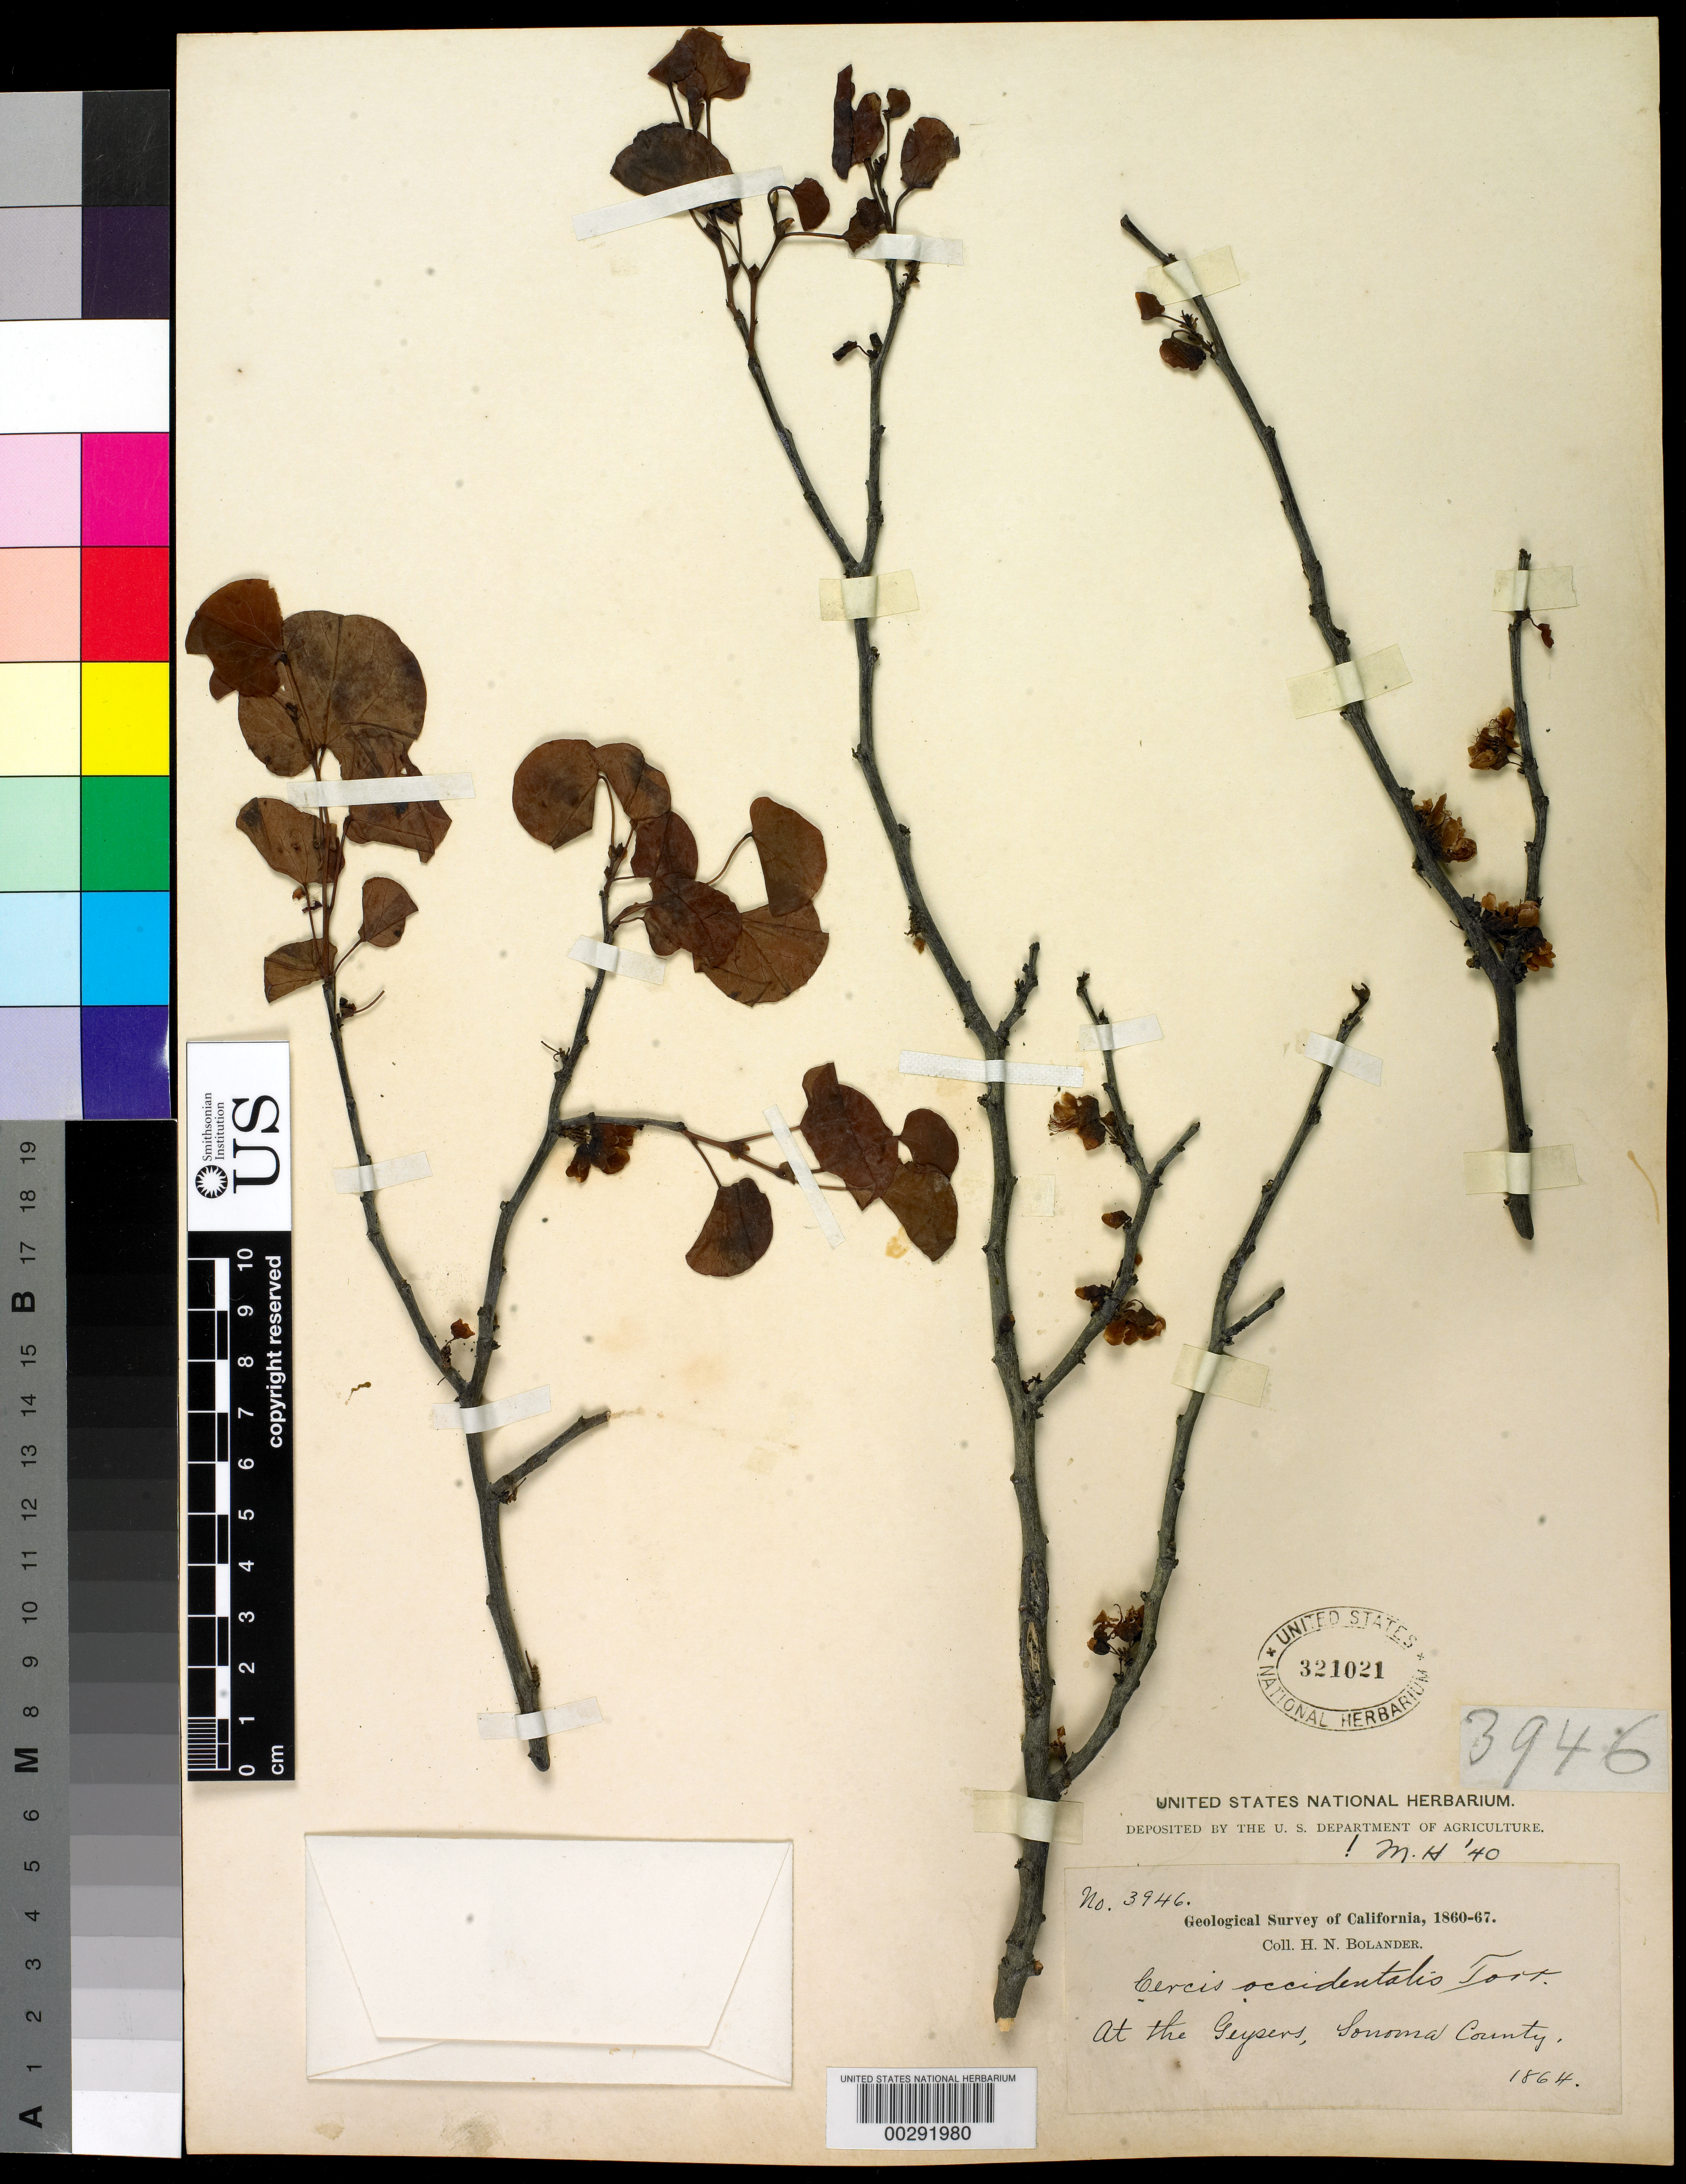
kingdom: Plantae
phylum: Tracheophyta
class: Magnoliopsida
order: Fabales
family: Fabaceae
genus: Cercis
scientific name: Cercis occidentalis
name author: Torr. ex A. Gray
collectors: H. Bolander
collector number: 3946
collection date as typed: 1864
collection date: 1864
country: United States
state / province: California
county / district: Sonoma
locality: At the geysers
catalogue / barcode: US 321021